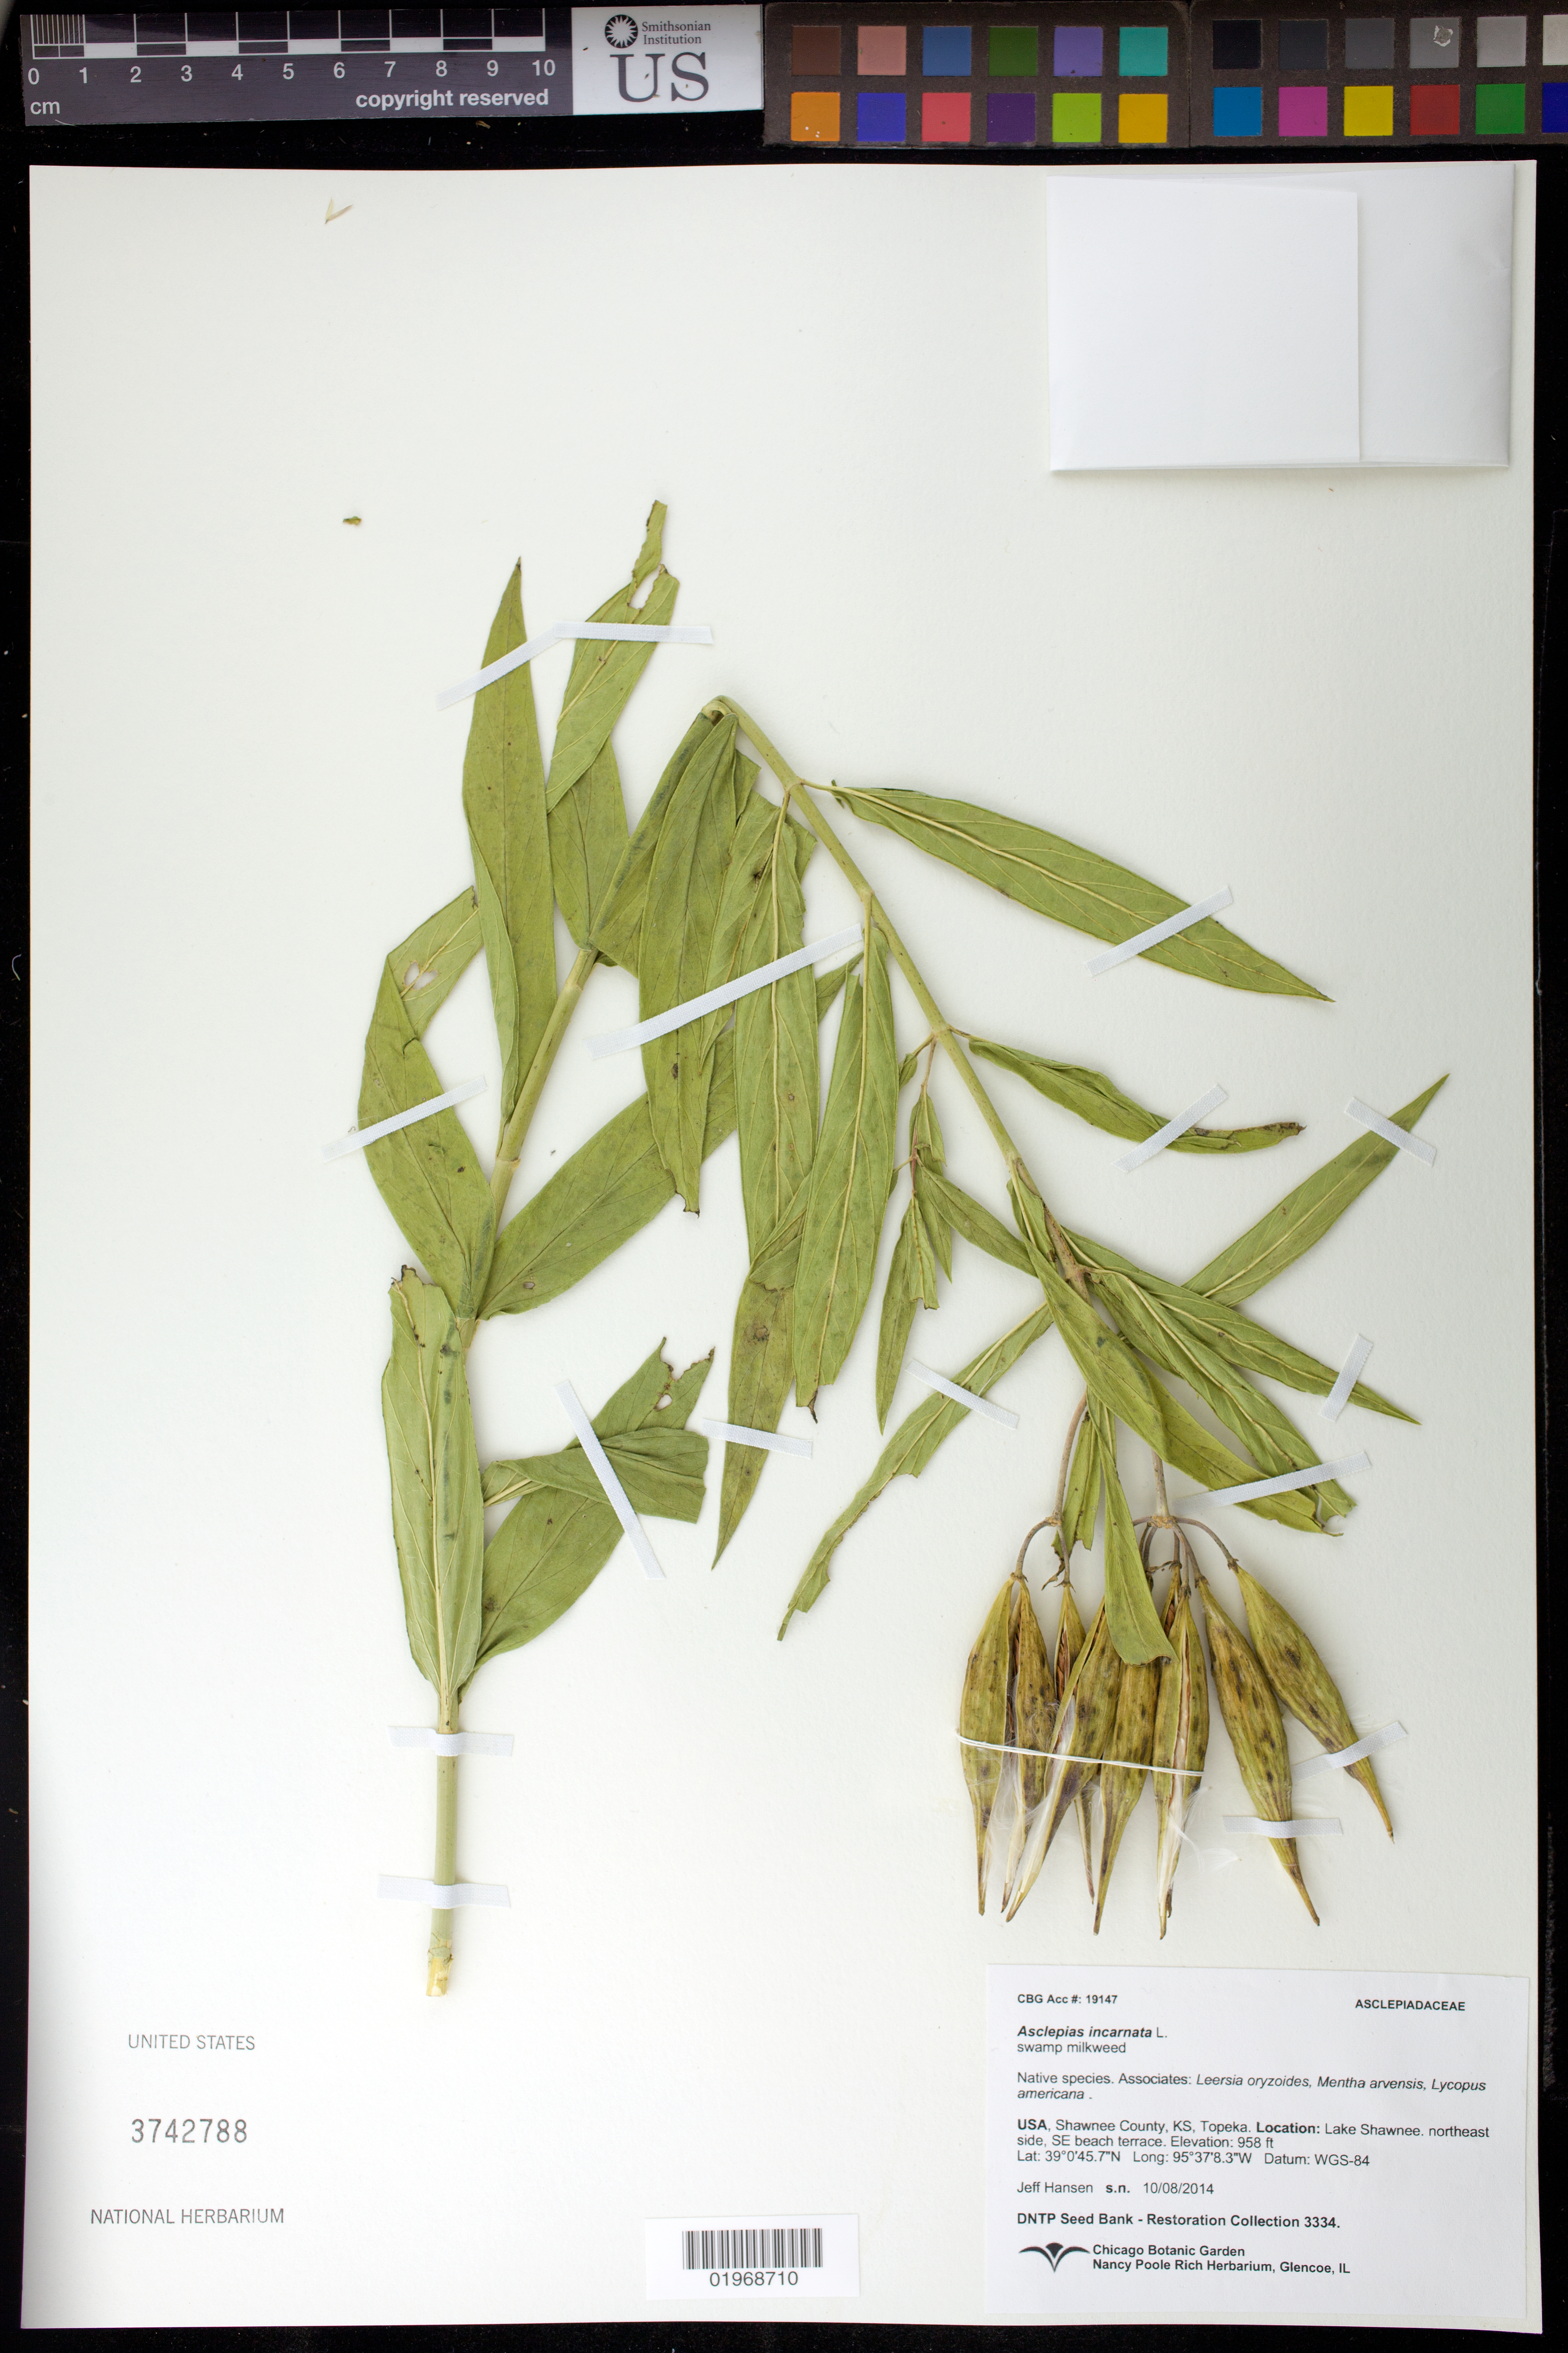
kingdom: Plantae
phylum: Tracheophyta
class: Magnoliopsida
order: Gentianales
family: Apocynaceae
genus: Asclepias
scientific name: Asclepias incarnata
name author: L.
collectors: J. Hansen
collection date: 2014-10-08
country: United States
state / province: Kansas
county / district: Shawnee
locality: Lake Shawnee, NE side, SE beach terrace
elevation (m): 292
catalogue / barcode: US 3742788